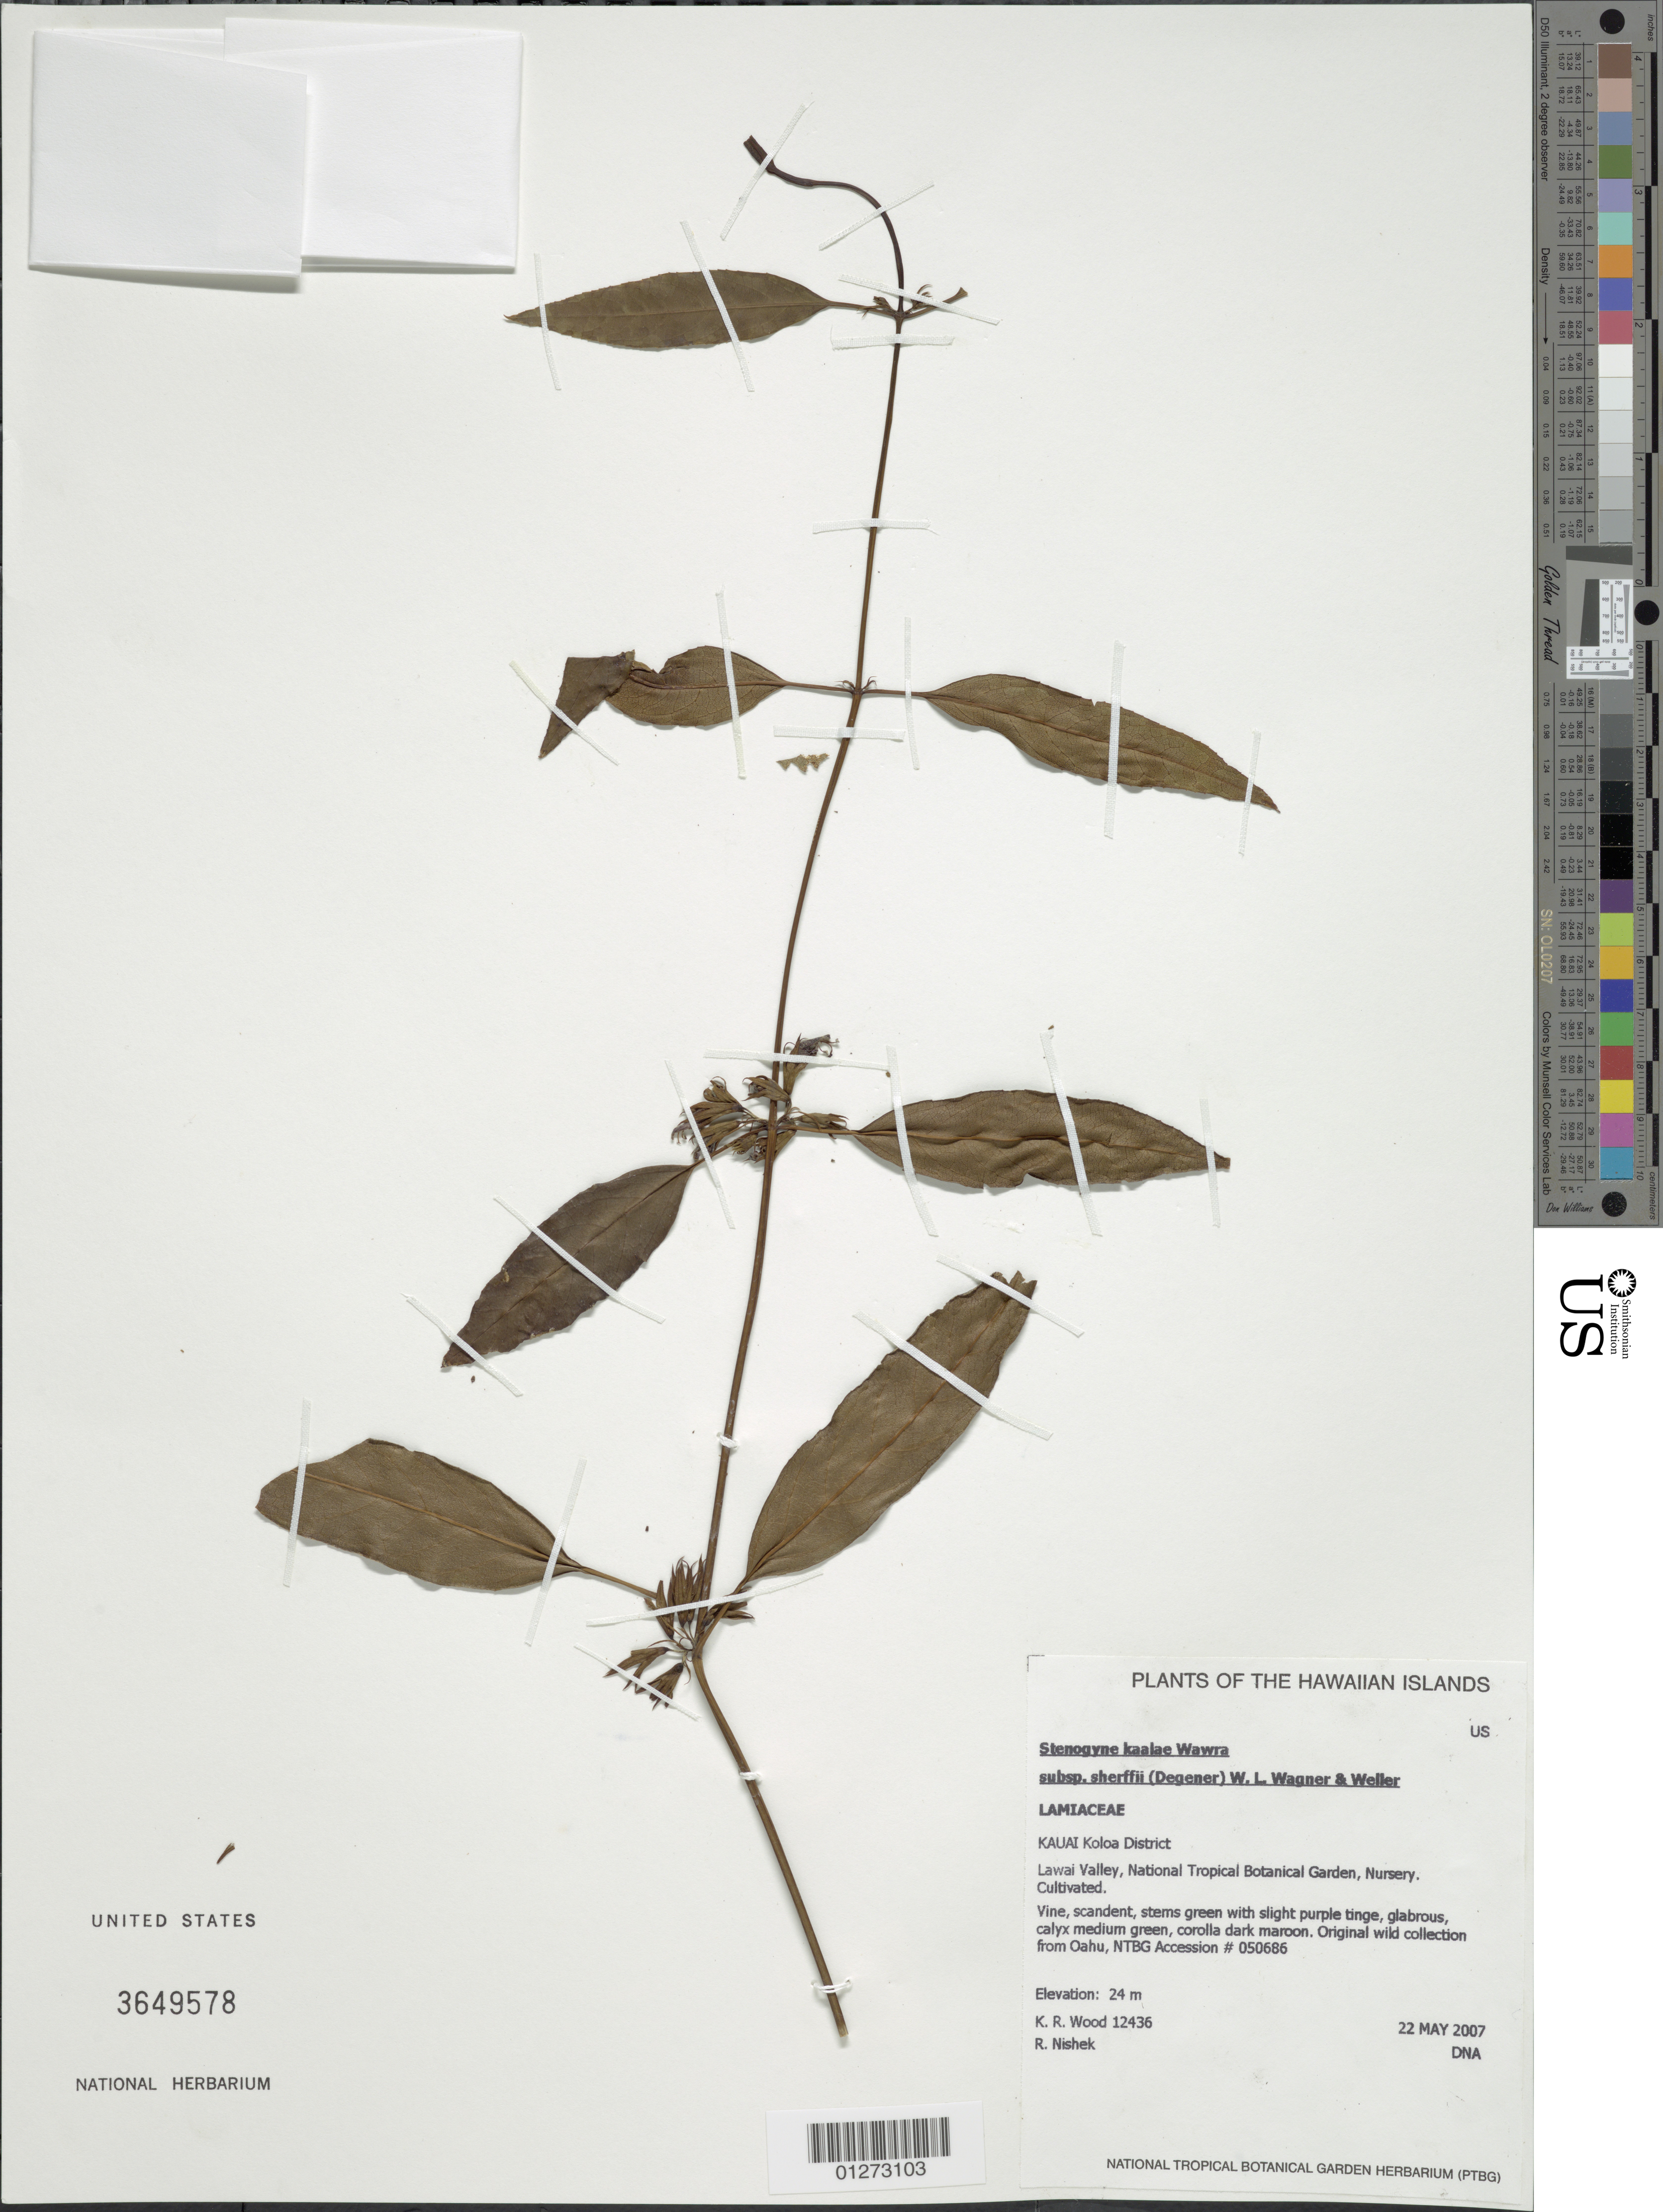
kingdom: Plantae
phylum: Tracheophyta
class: Magnoliopsida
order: Lamiales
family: Lamiaceae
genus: Stenogyne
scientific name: Stenogyne kaalae subsp. sherffii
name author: Wawra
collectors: K. R. Wood & R. Nishek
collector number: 12436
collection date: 2007-05-22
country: United States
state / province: Hawaii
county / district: Kauai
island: Kaua'i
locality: Koloa District, Lawai Valley, National Tropical Botanical Garden, Nursery.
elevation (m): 24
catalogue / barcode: US 3649578